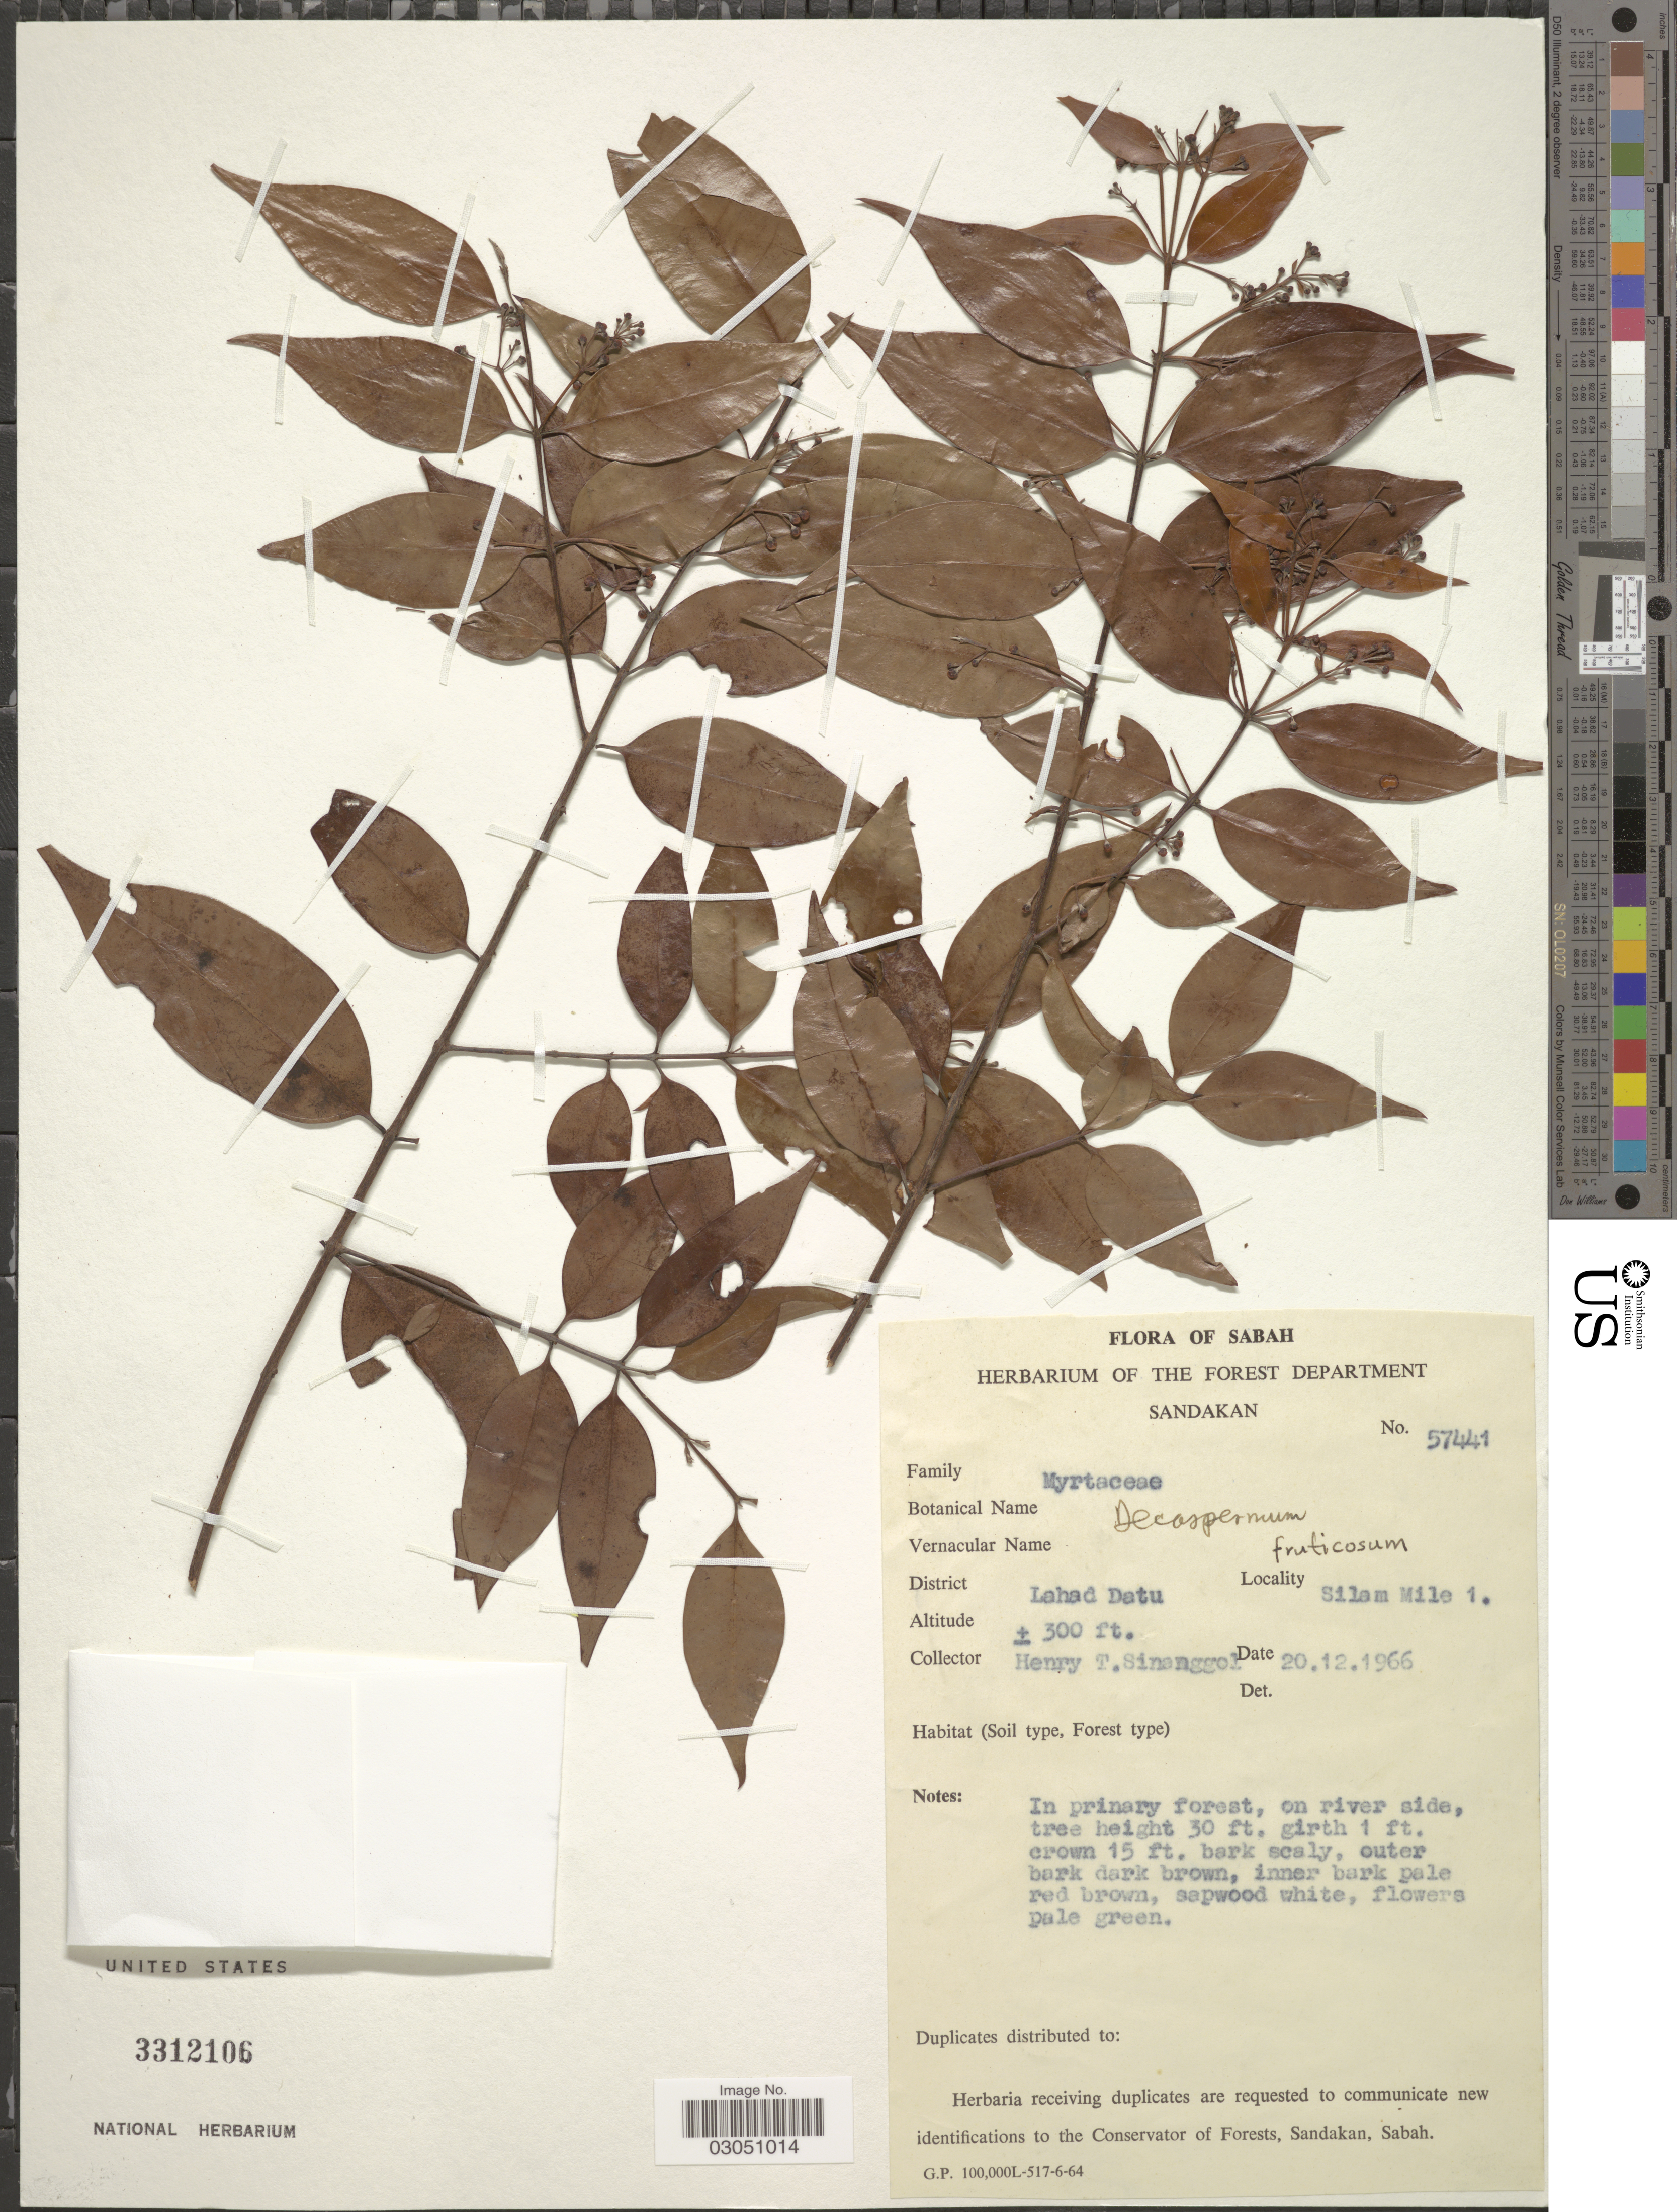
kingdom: Plantae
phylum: Tracheophyta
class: Magnoliopsida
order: Myrtales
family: Myrtaceae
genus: Decaspermum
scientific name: Decaspermum fruticosum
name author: J.R. Forst. & G. Forst.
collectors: H. Sinanggol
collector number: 57441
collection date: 1966-12-20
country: Malaysia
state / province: Sabah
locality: District Lahad Datu. Silam Mile 1.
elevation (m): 91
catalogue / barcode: US 3312106